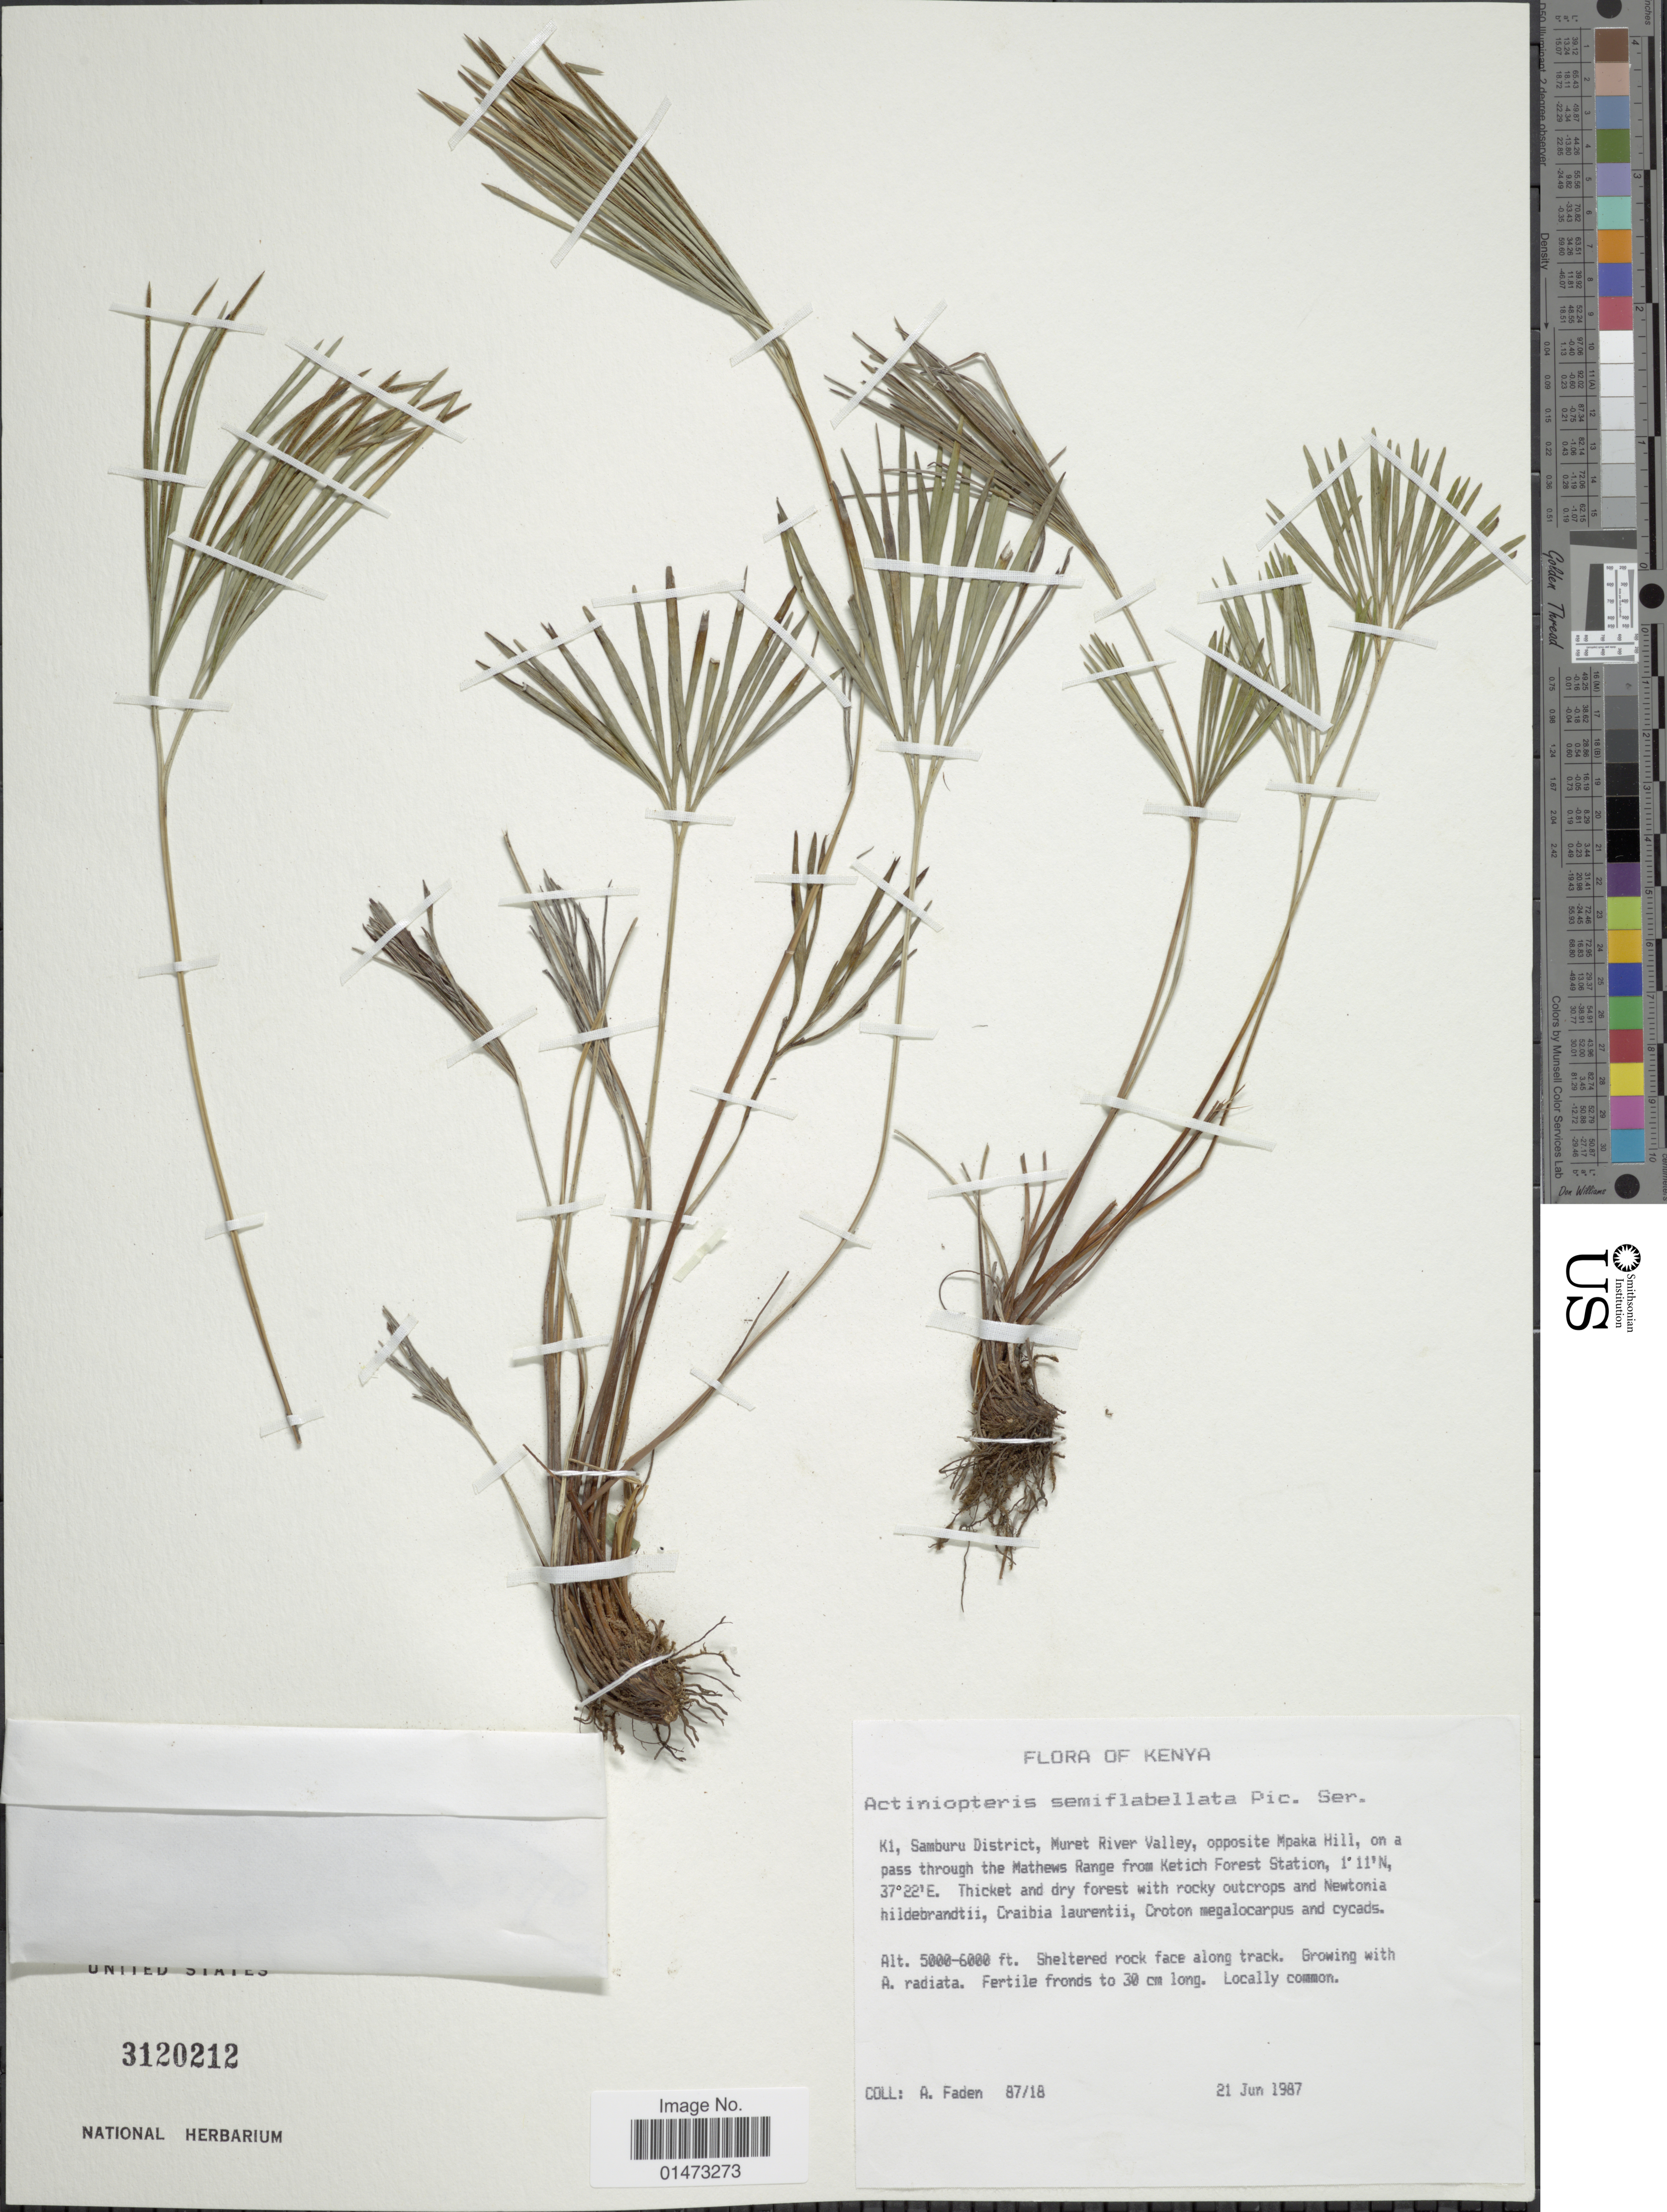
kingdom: Plantae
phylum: Tracheophyta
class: Polypodiopsida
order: Polypodiales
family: Pteridaceae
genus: Actiniopteris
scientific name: Actiniopteris semiflabellata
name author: Pic. Serm.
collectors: A. J. Faden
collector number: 87/18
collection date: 1987-06-21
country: Kenya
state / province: Samburu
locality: KI, Muret River Valley, opposite Mpaka Hill, on a pass through the Mathews Range from Ketich Forest Station.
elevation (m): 1524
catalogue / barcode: US 3120212